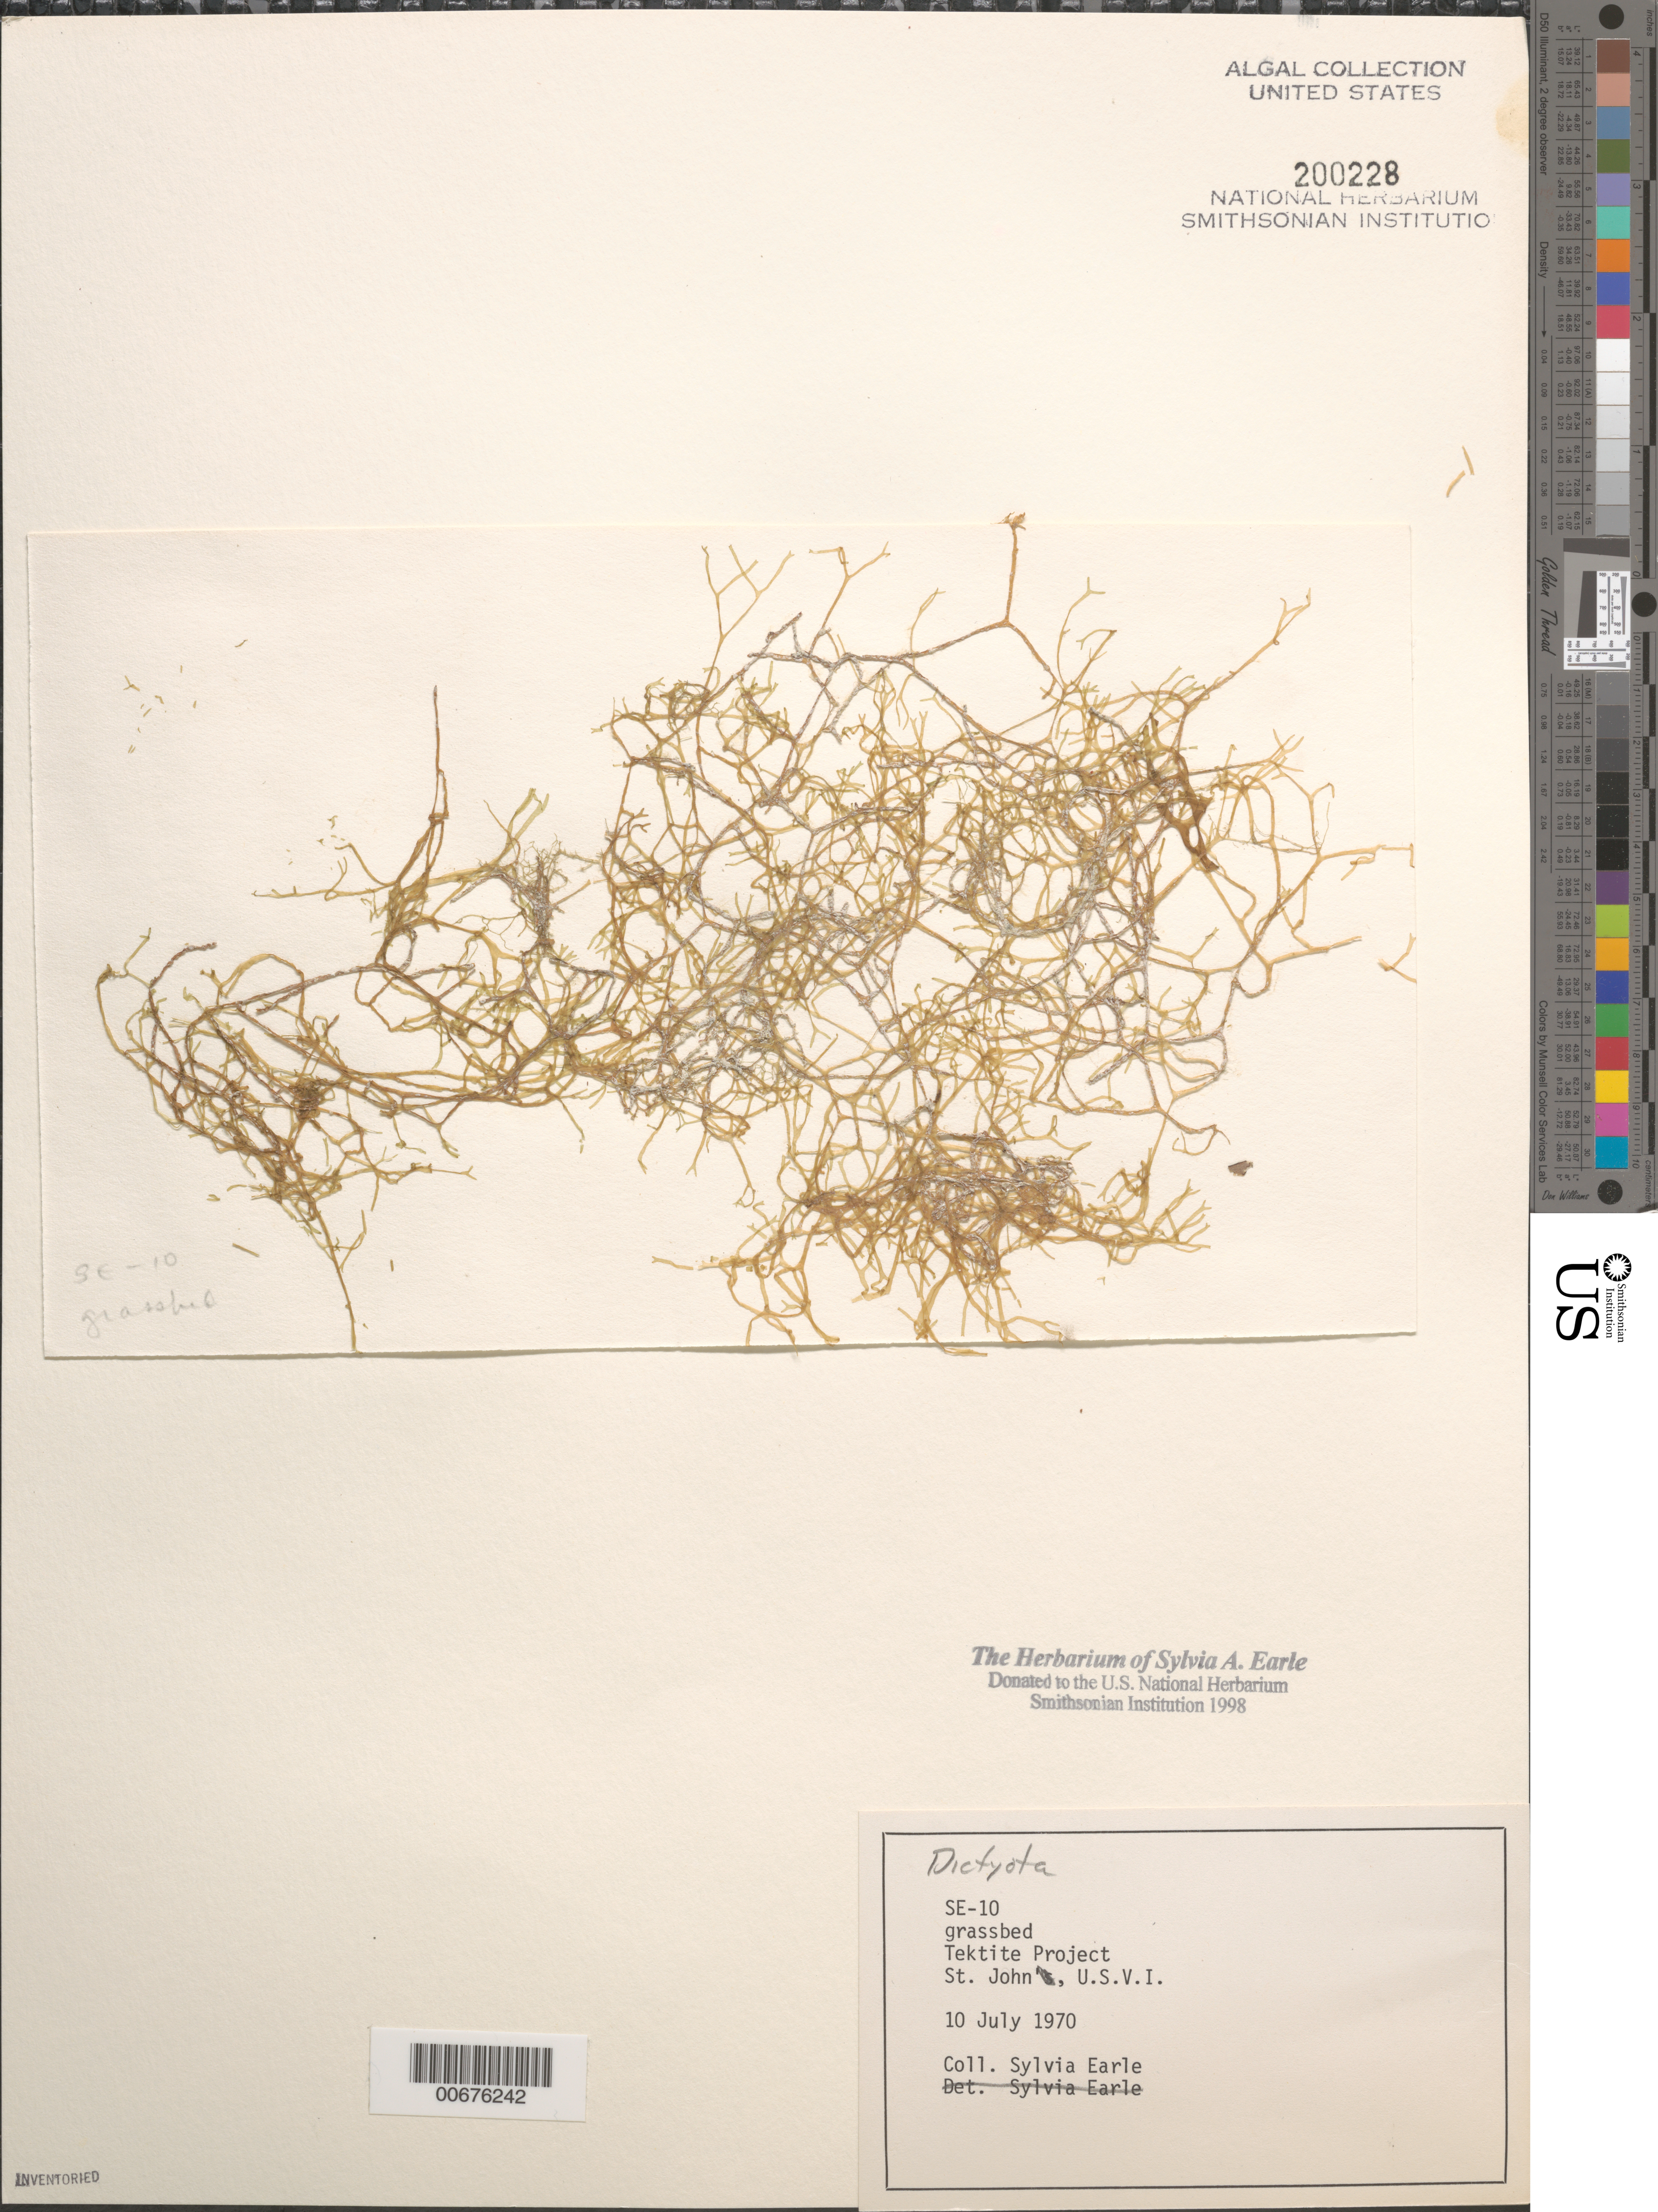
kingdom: Chromista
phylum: Ochrophyta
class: Phaeophyceae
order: Dictyotales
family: Dictyotaceae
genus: Dictyota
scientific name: Dictyota sp.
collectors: S. A. Earle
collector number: Se-10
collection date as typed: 10 Jul 1970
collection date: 1970-07-10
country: U.S. Virgin Islands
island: St. John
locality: Tektite Project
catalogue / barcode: US 200228